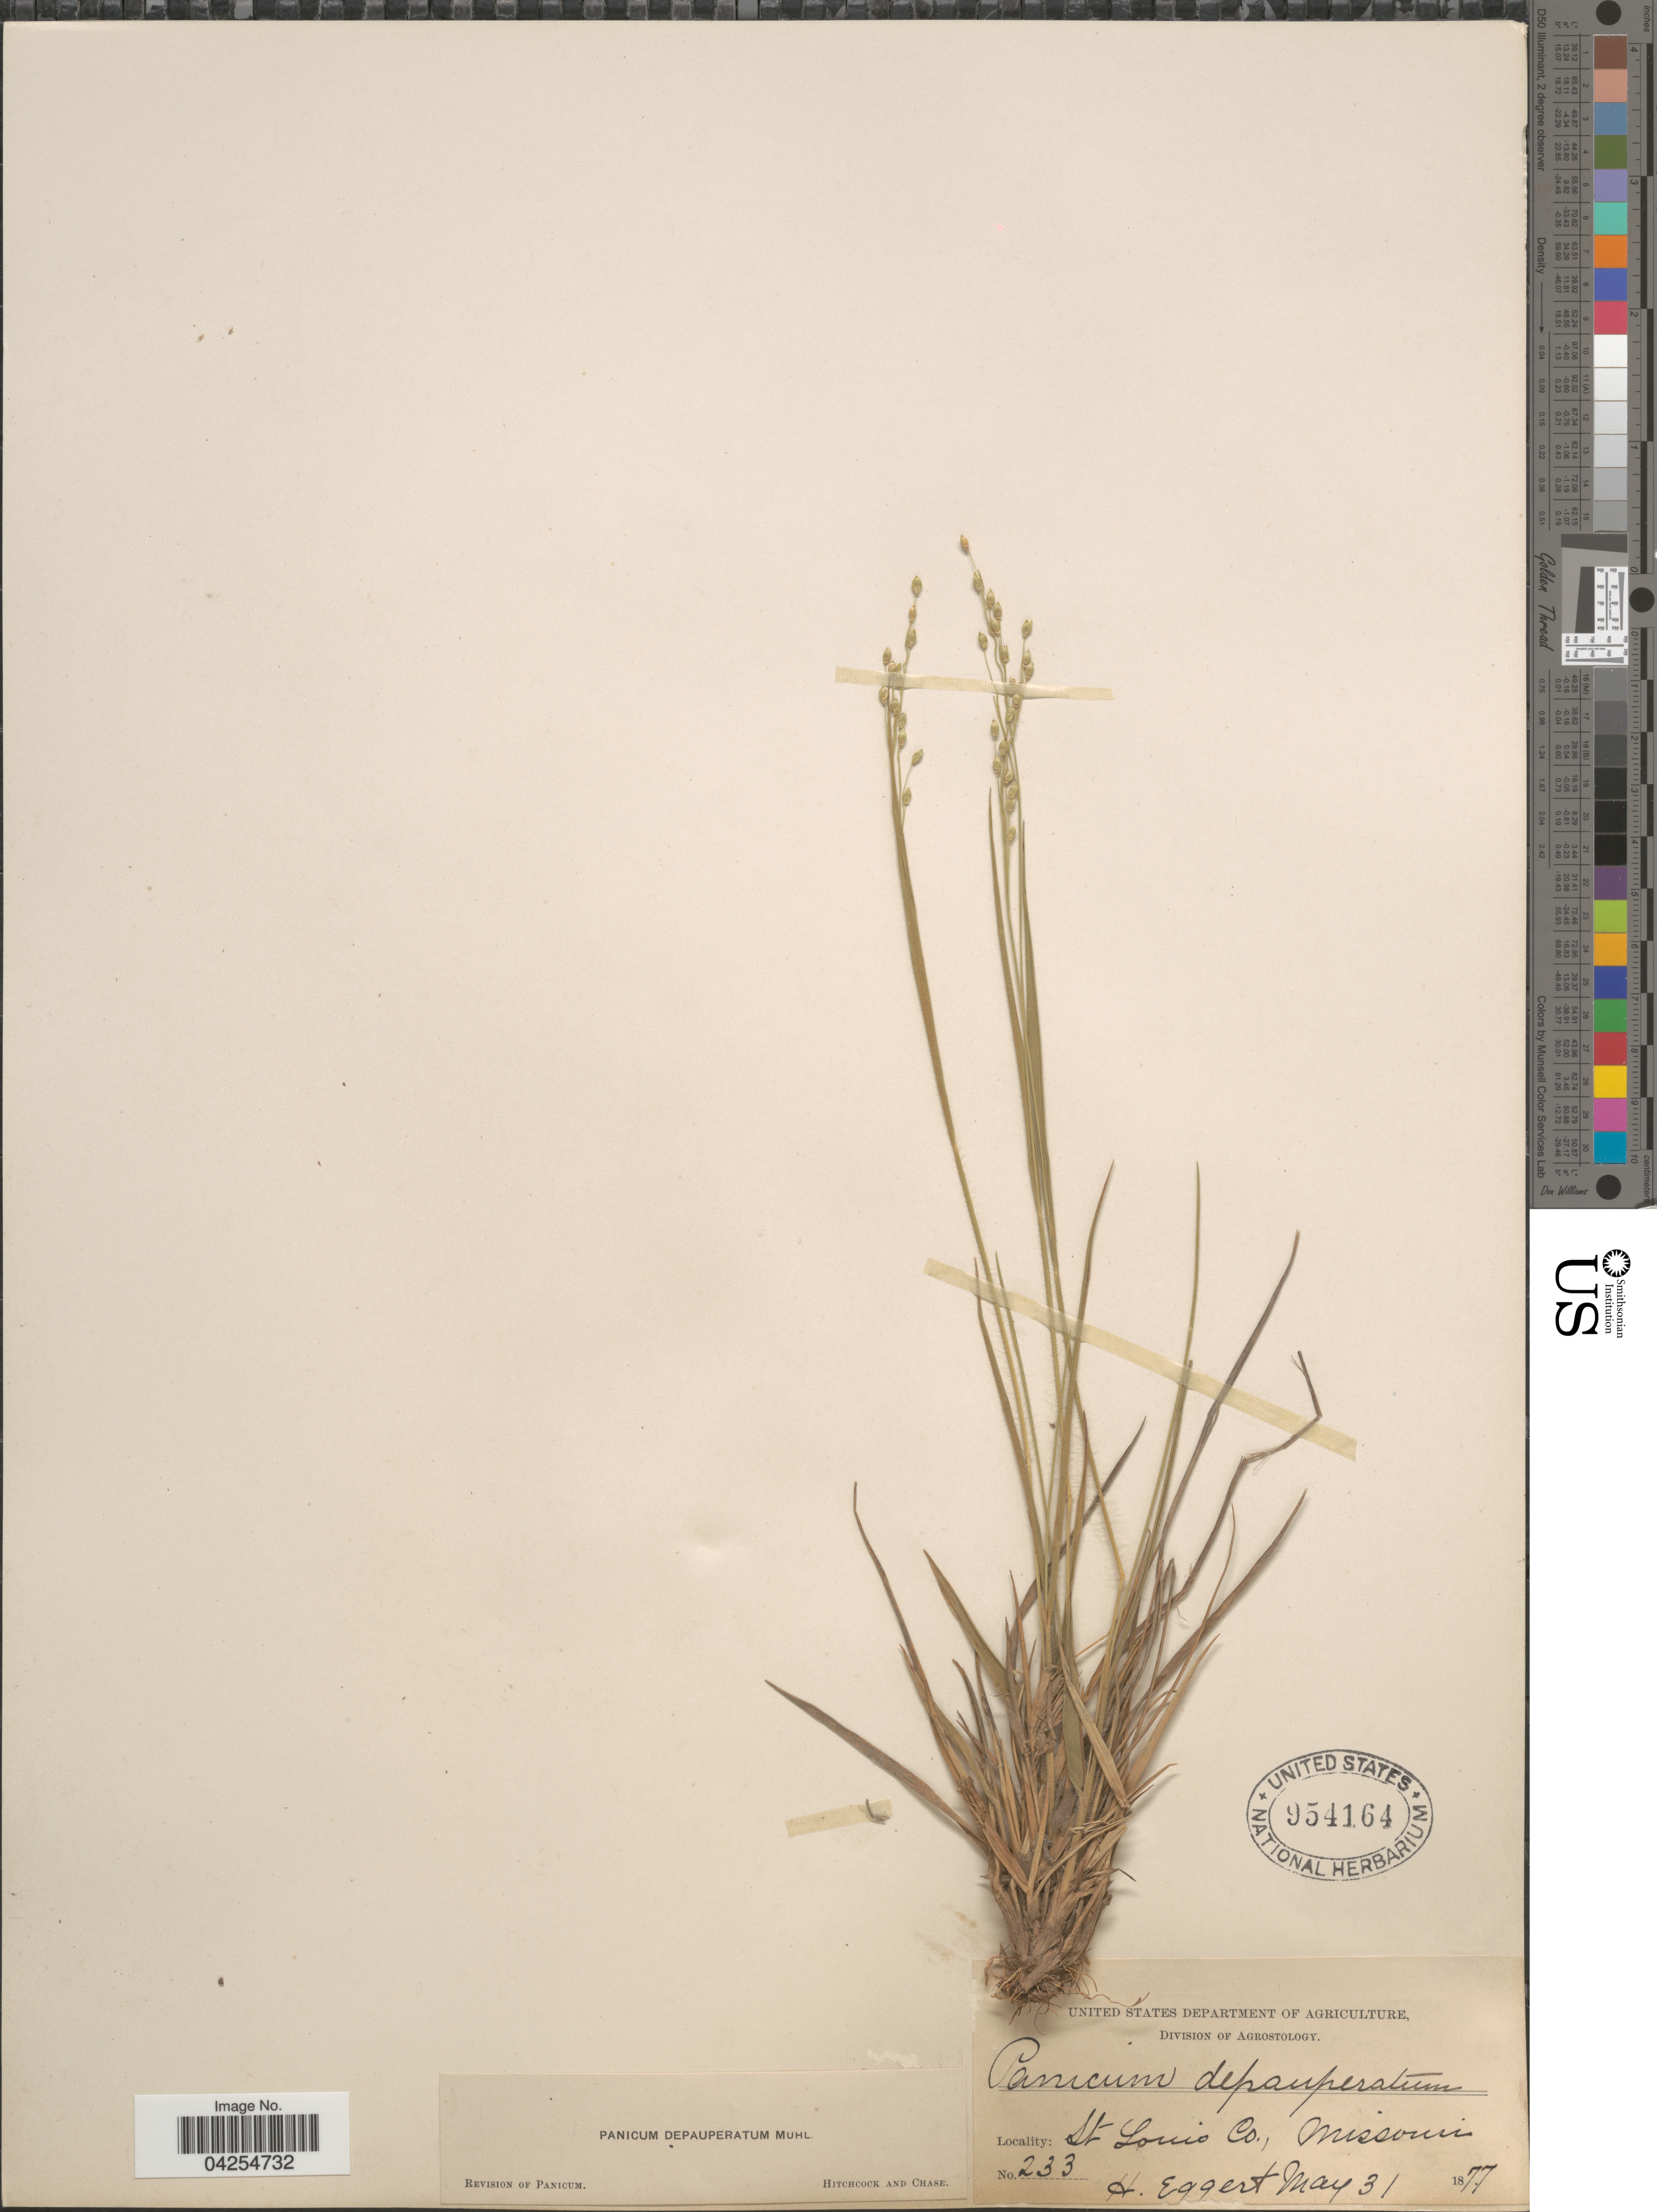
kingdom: Plantae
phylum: Tracheophyta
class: Liliopsida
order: Poales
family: Poaceae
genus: Dichanthelium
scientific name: Dichanthelium depauperatum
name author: (Muhl.) Gould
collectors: H. Eggert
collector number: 233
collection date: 1877-05-31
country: United States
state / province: Missouri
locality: St. Louis Co.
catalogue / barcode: US 954164